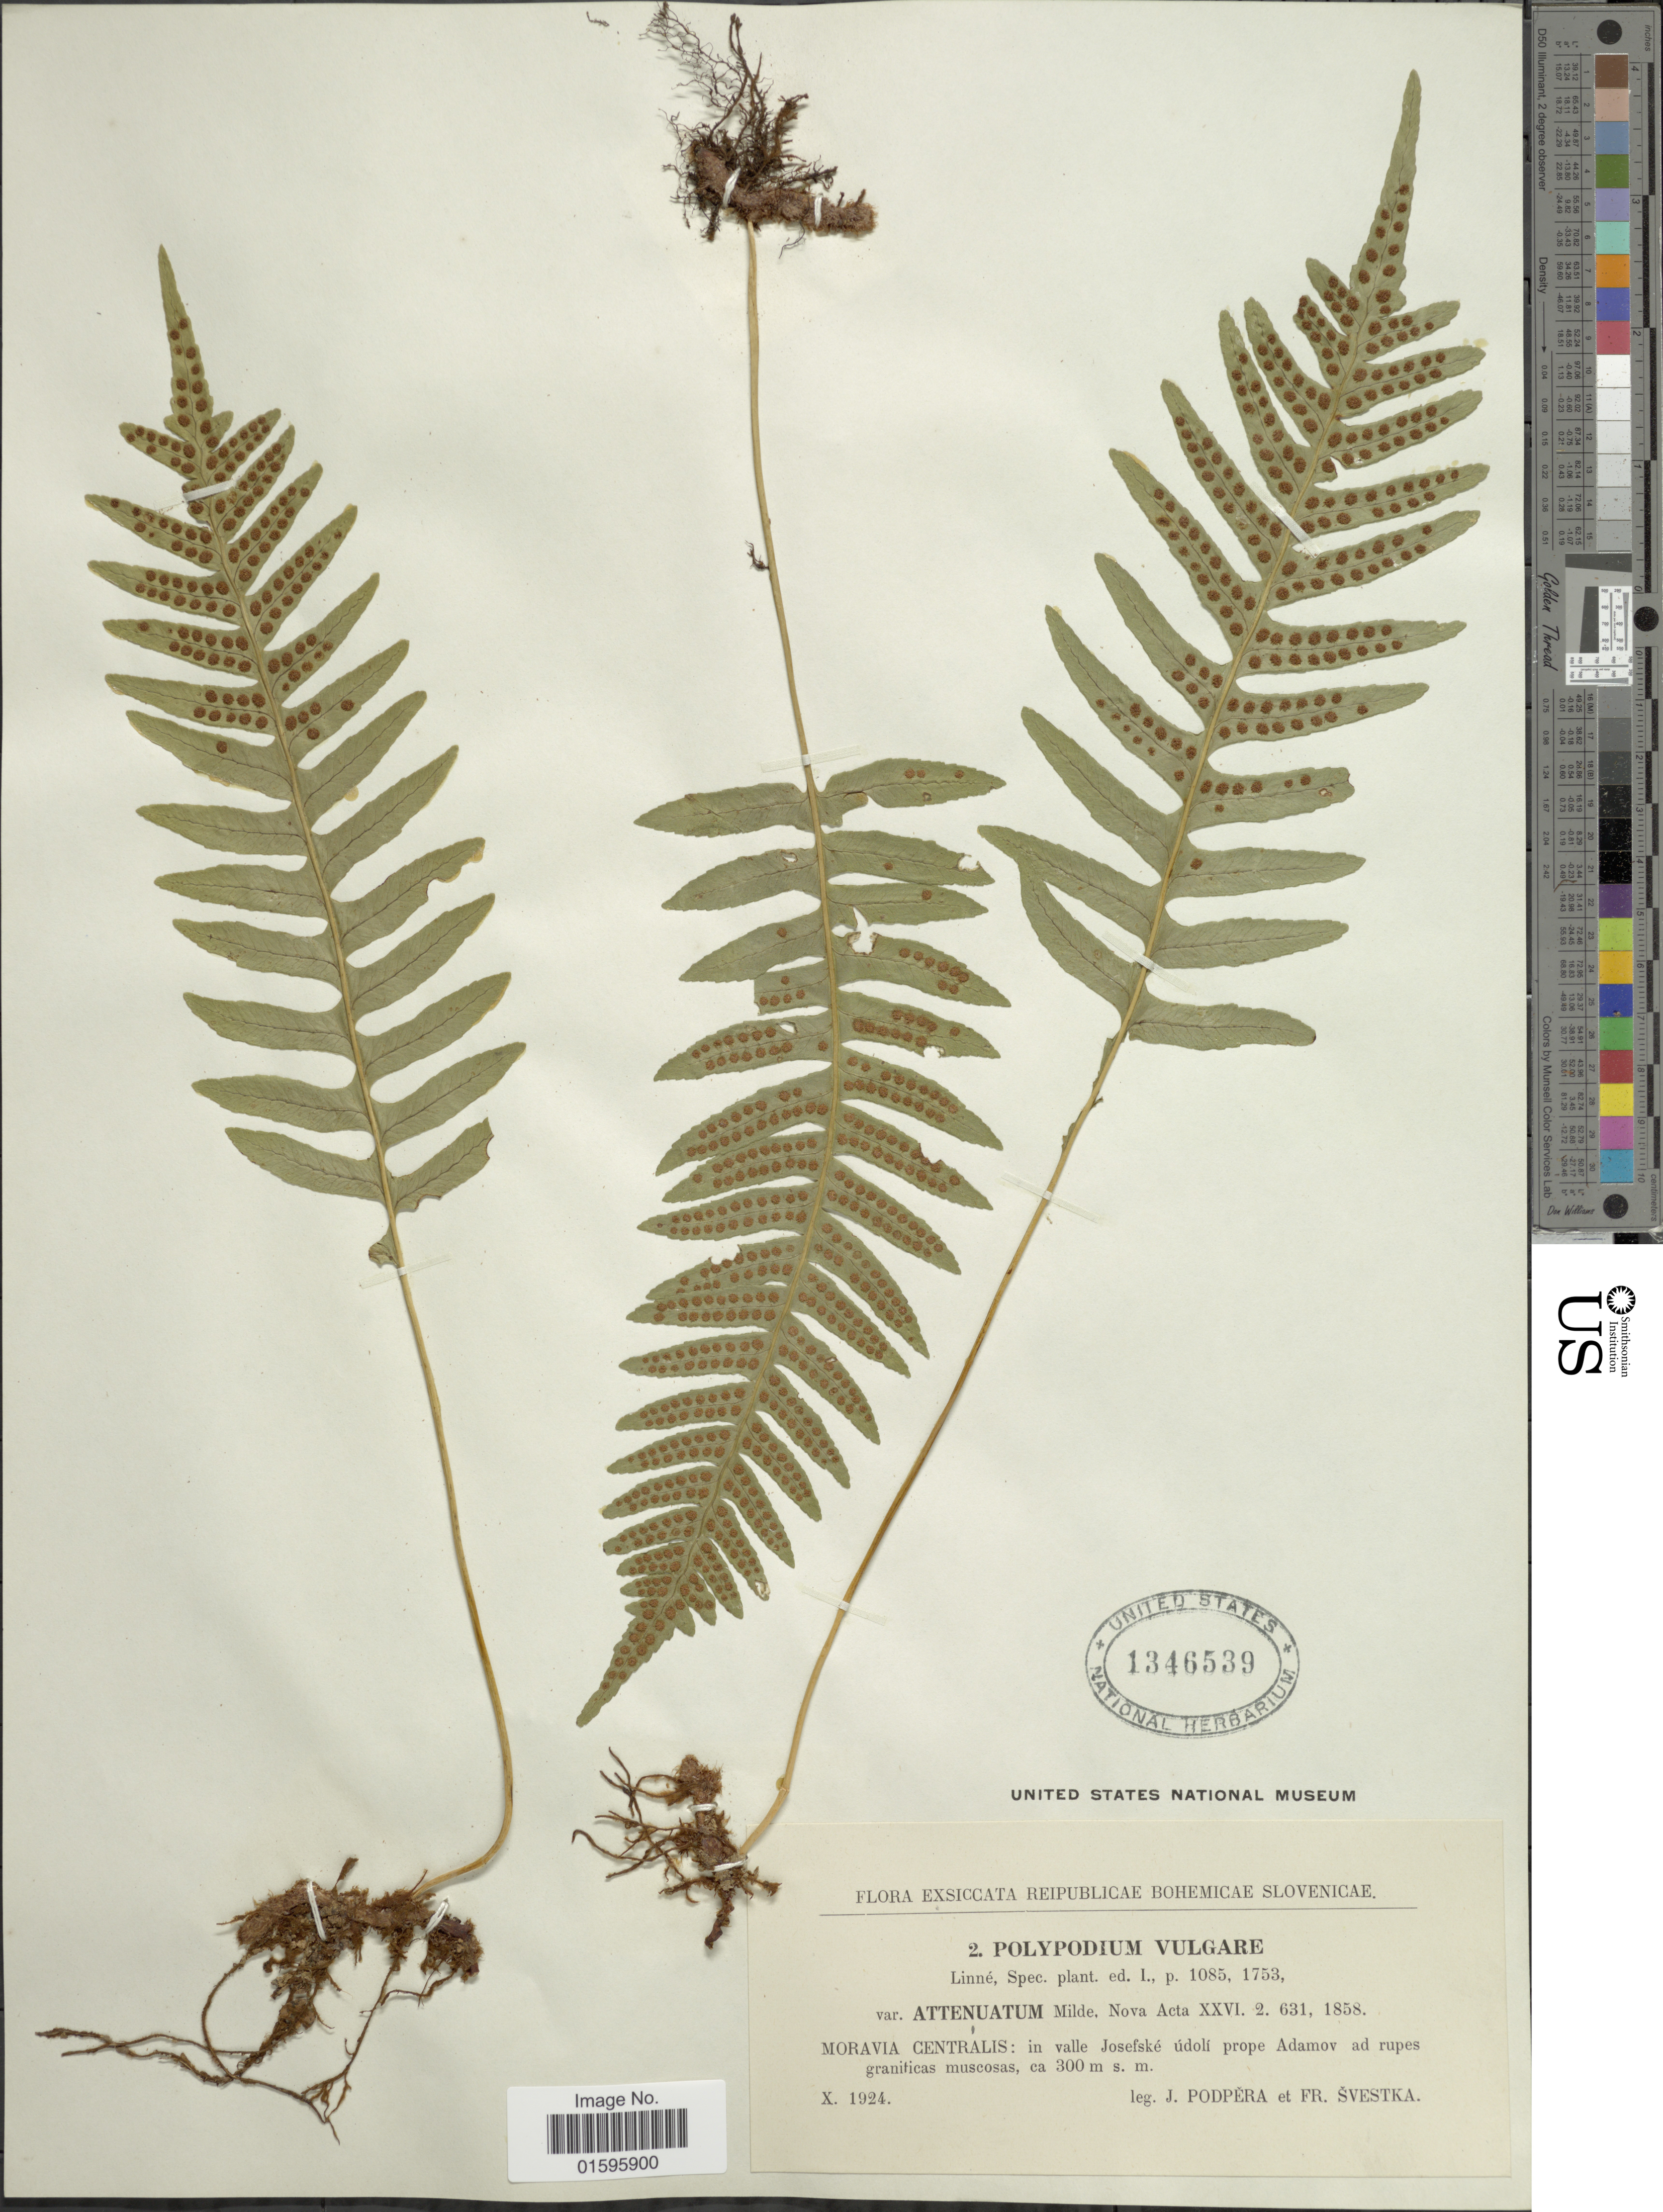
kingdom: Plantae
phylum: Tracheophyta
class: Polypodiopsida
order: Polypodiales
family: Polypodiaceae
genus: Polypodium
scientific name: Polypodium vulgare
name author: L.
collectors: J. Podpera & F. Svestka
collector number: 2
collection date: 1924-10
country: Slovenia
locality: Reipublicae Bohemicae Slovenicae, Moravia Centralis: in valle Josefske udoli prope Adamov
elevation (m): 300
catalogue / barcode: US 1346539